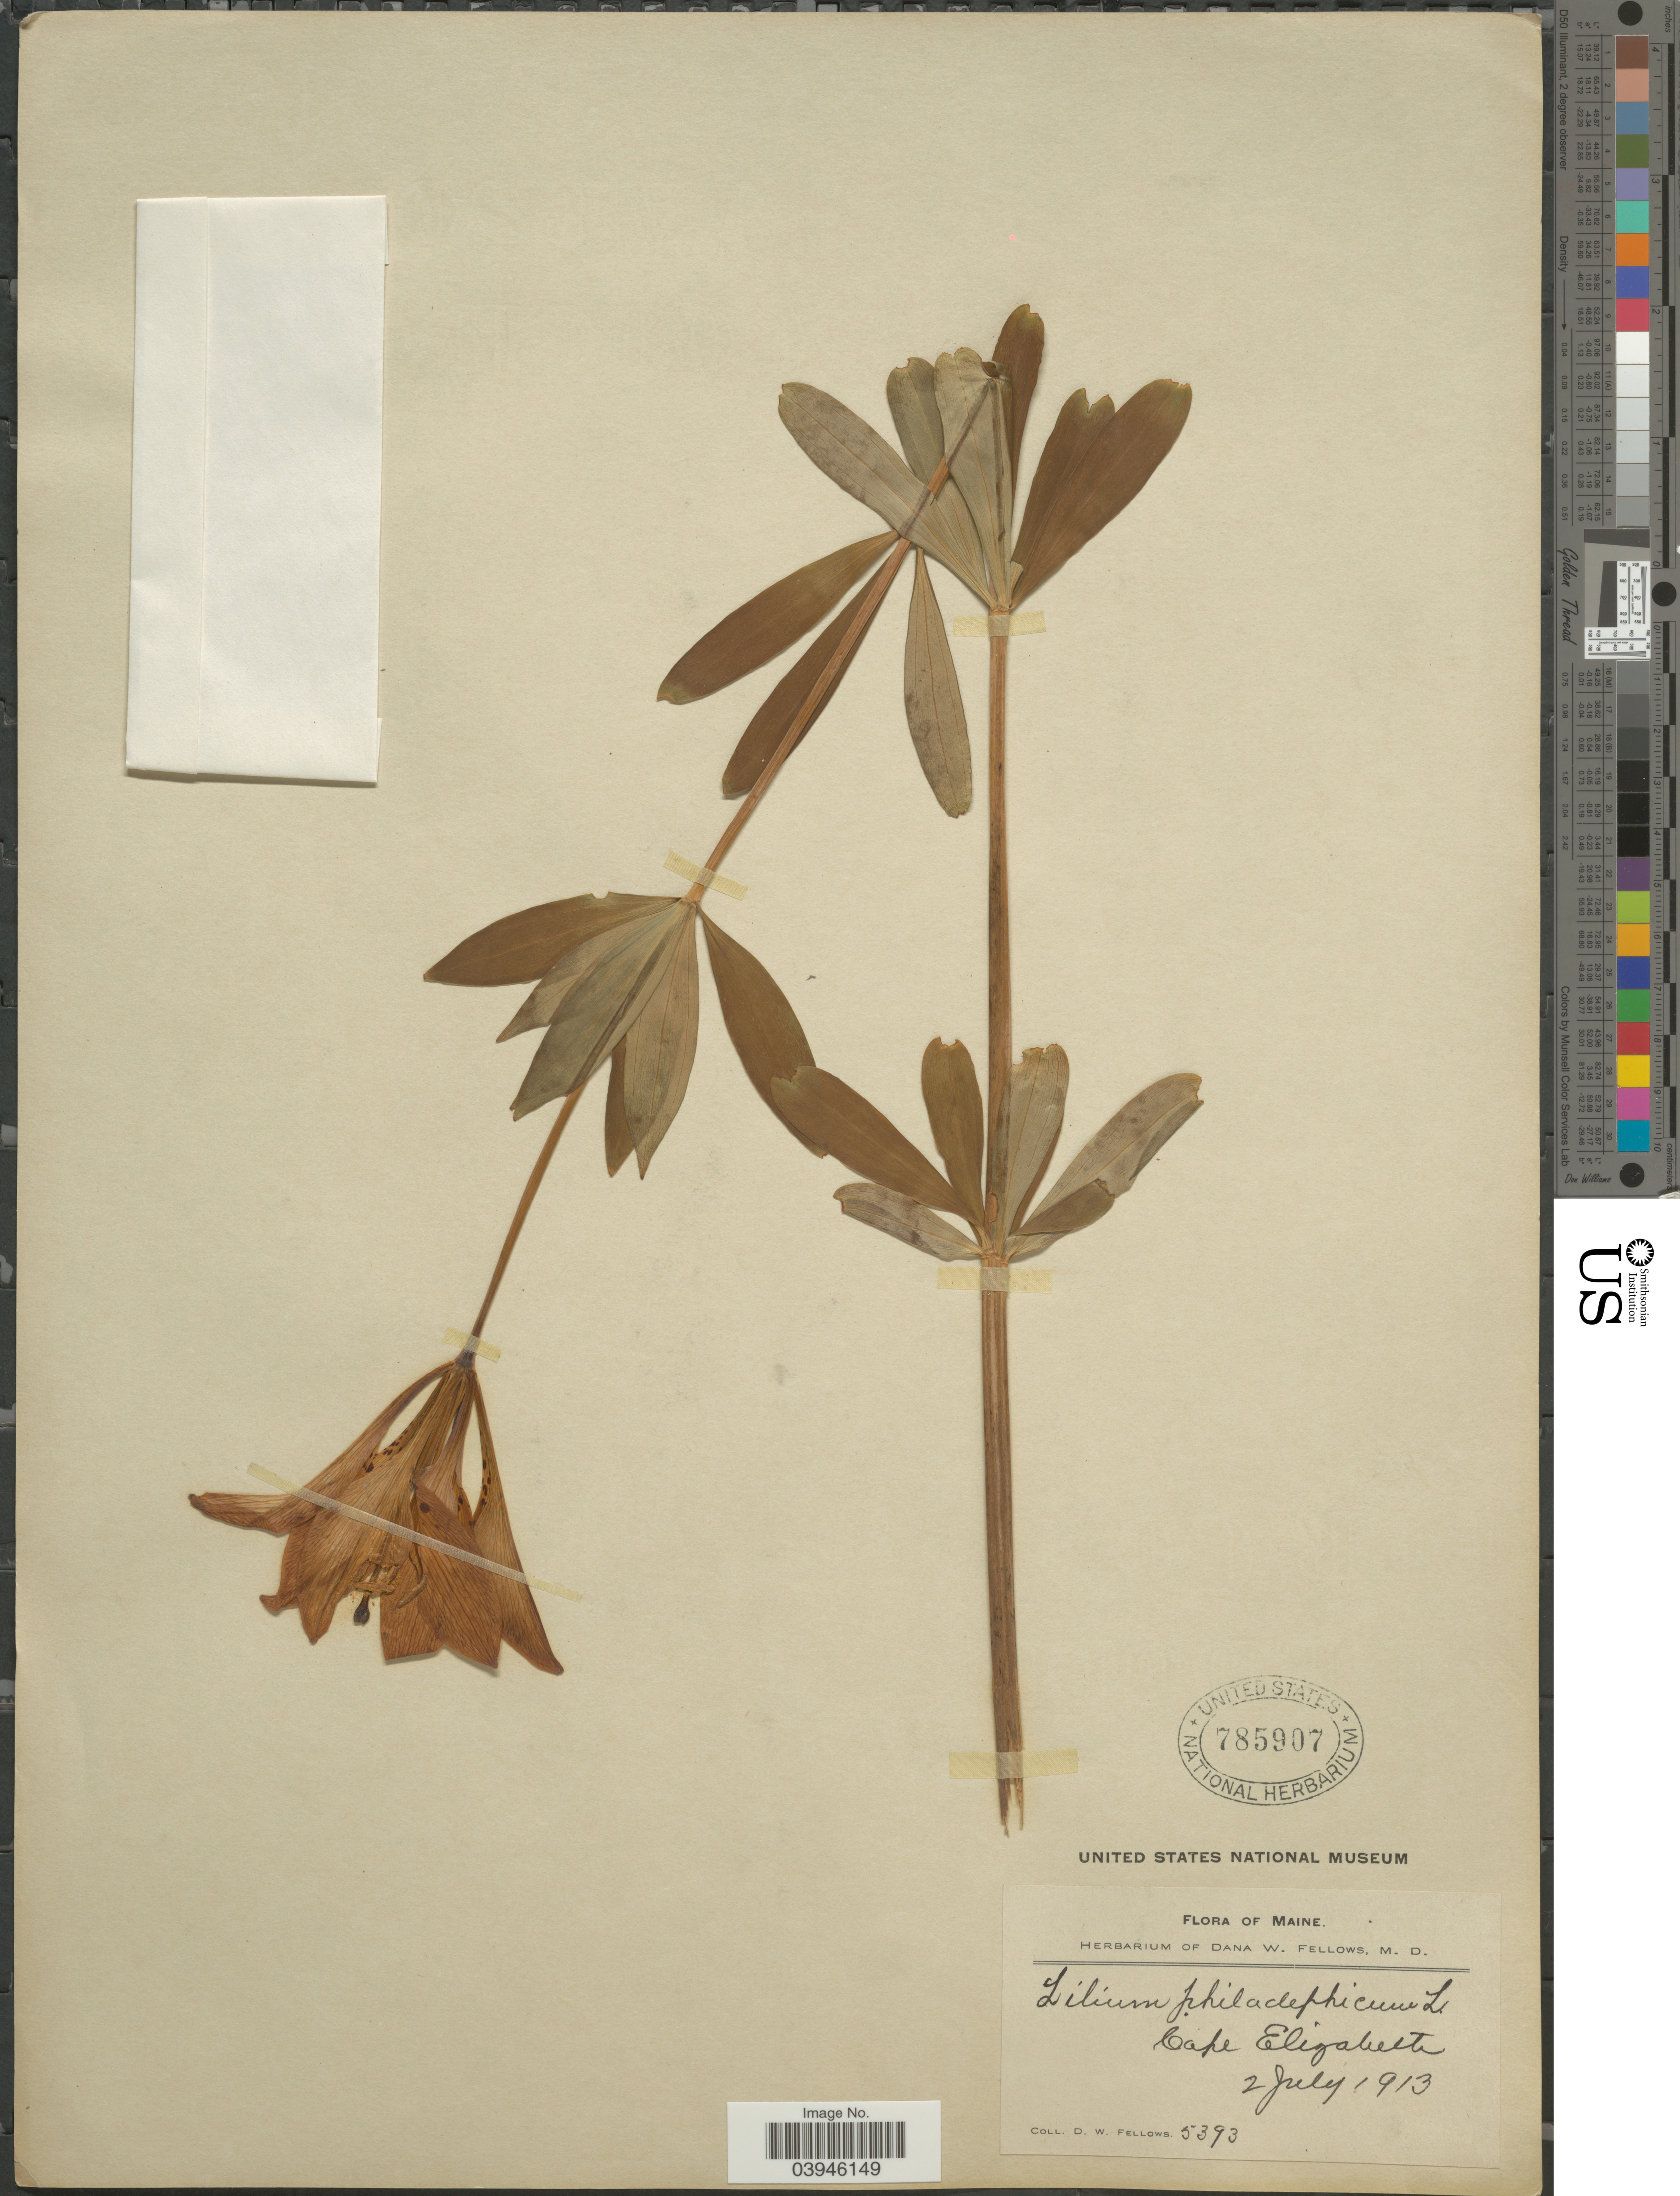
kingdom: Plantae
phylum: Tracheophyta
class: Liliopsida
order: Liliales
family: Liliaceae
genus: Lilium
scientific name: Lilium philadelphicum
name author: L.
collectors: D. W. Fellows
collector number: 5393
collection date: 1913-07-02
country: United States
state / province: Maine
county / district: Cumberland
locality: Cape Elizabeth.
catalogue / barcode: US 785907